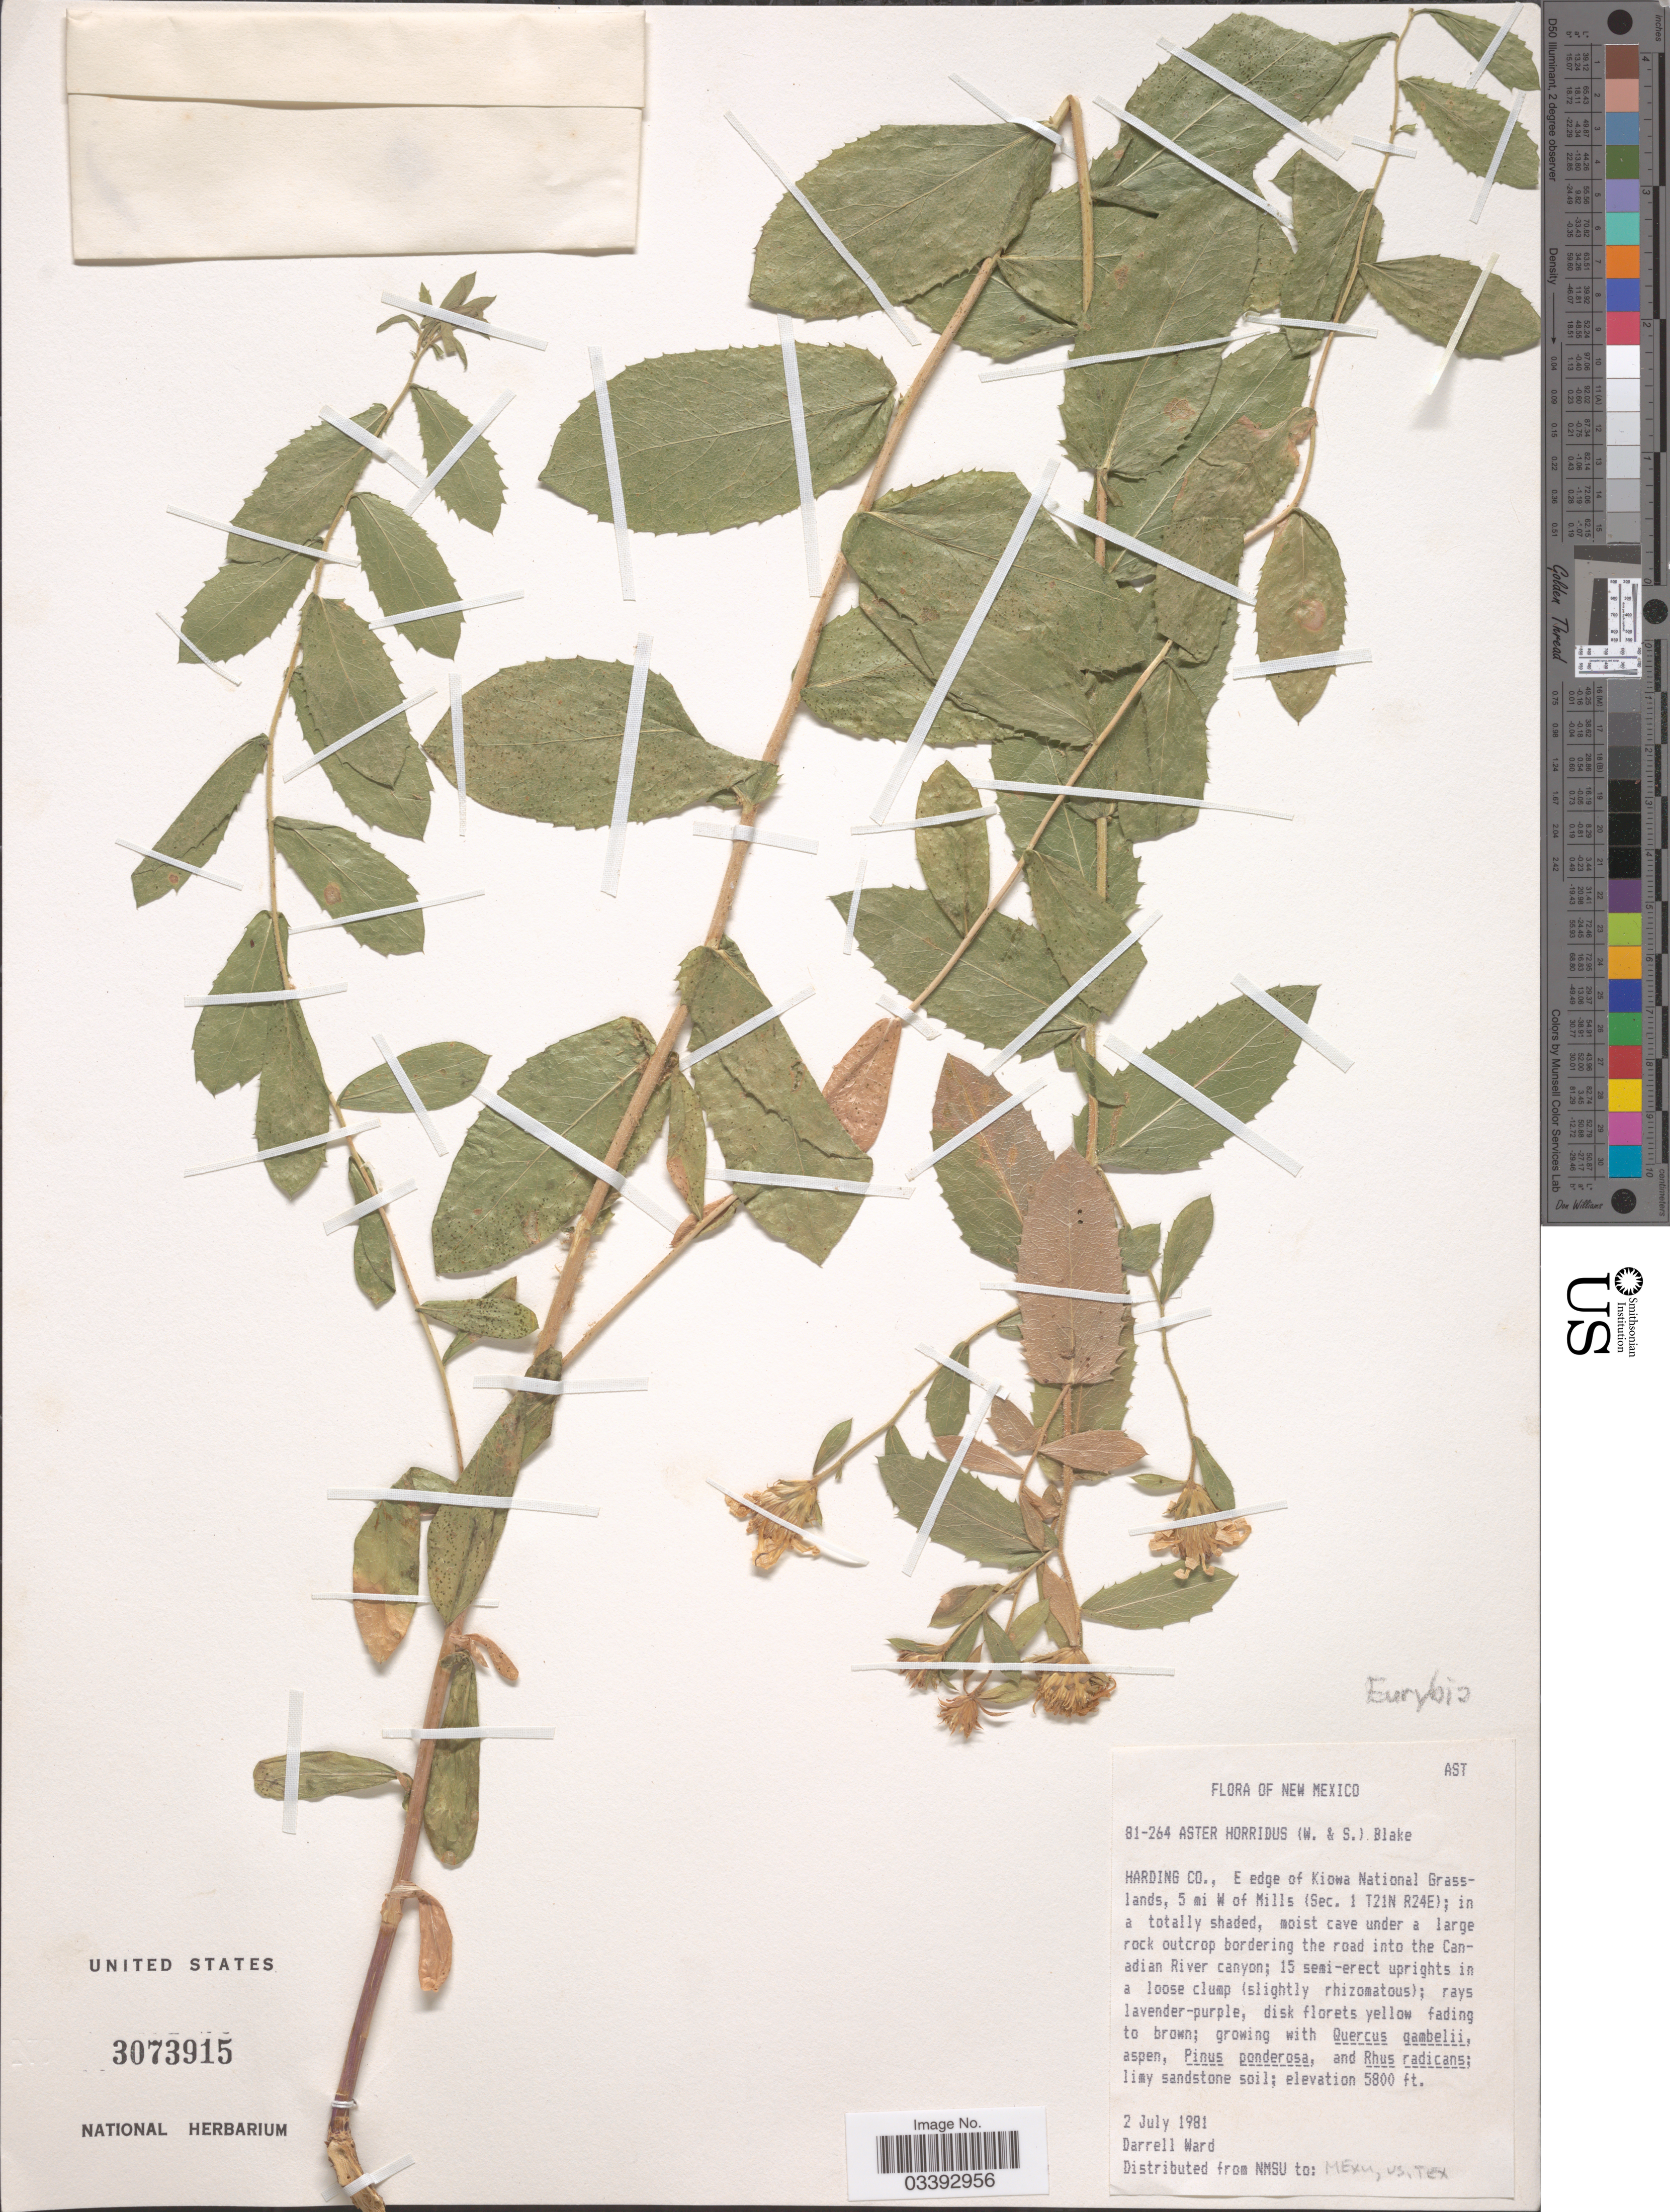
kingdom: Plantae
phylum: Tracheophyta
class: Magnoliopsida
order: Asterales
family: Asteraceae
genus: Eurybia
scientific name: Eurybia horrida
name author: (Wooton & Standl.) G.L. Nesom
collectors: D. Ward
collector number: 81-264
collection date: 1981-07-02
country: United States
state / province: New Mexico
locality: Harding Co., E edge of Kiowa National Grasslands, 5 mi W of Mills (Sec. 1 T21N R24E); in a totally shaded, moist cave under a large rock outcrop bordering the road into the Canadian River canyon.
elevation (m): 1768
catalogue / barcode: US 3073915